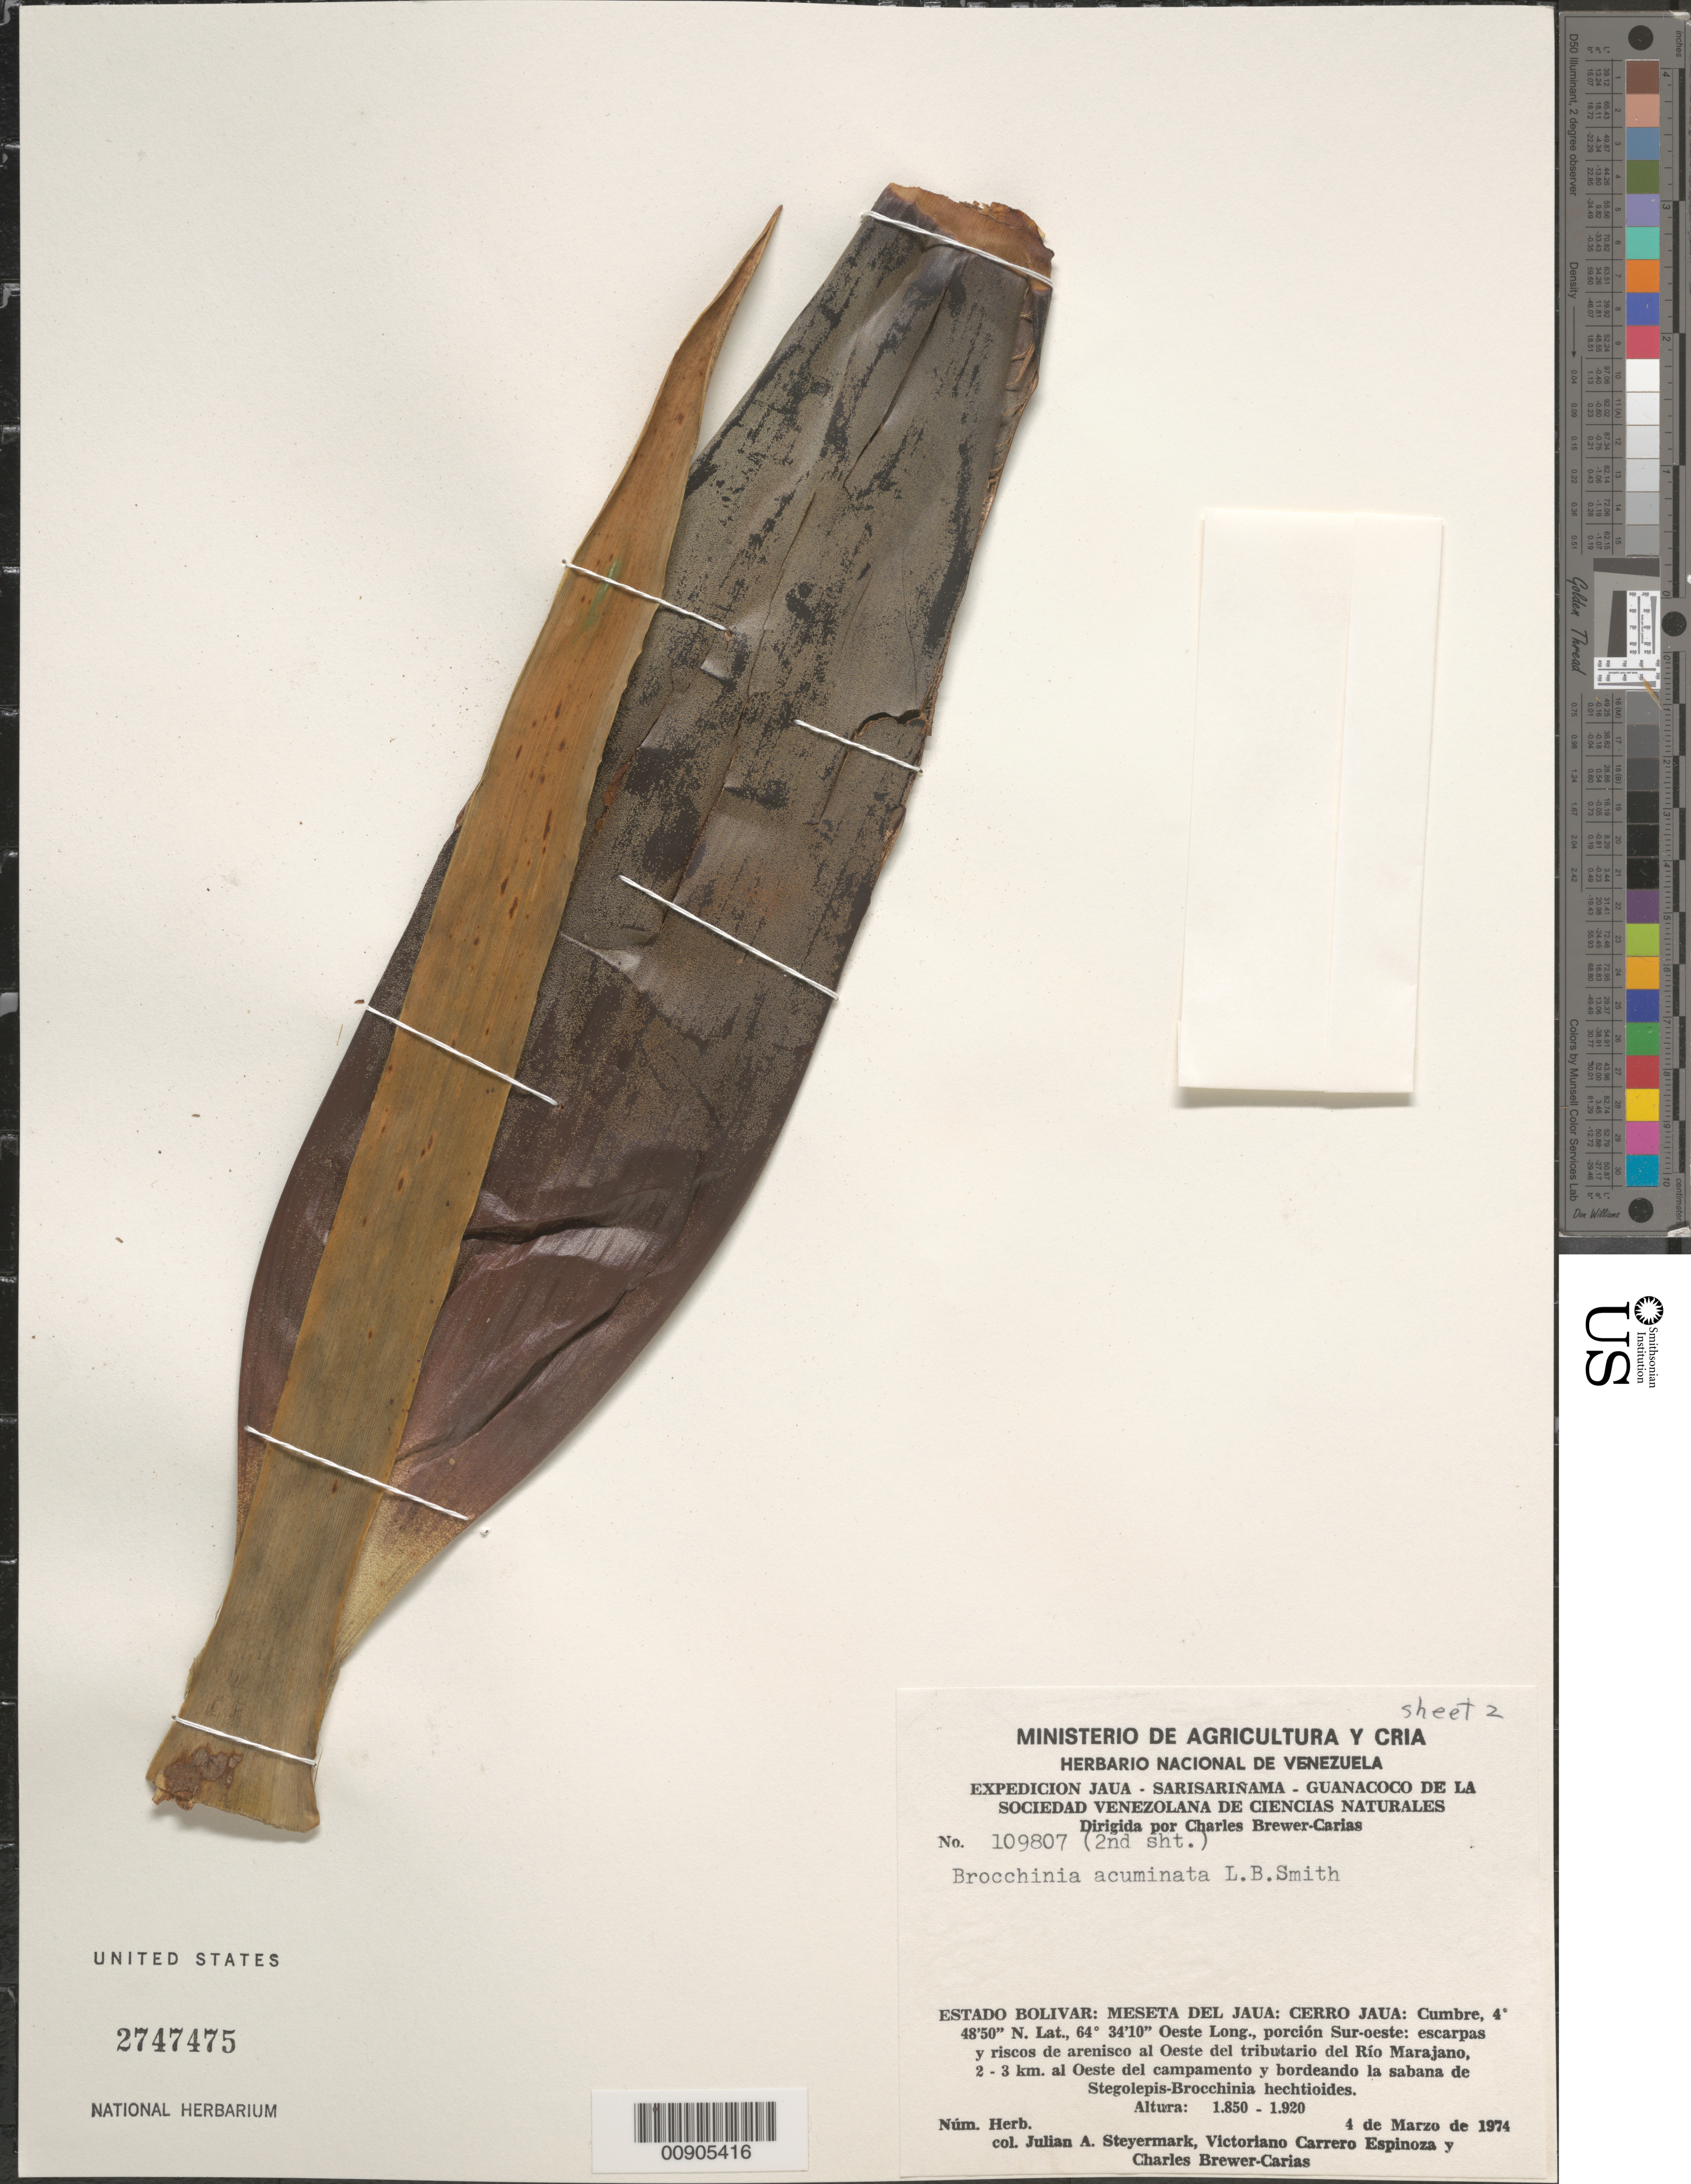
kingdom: Plantae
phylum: Tracheophyta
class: Liliopsida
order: Poales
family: Bromeliaceae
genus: Brocchinia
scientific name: Brocchinia acuminata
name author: L.B. Sm.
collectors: J. Steyermark, V. Carreño E. & C. Brewer-Carias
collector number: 109807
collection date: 1974-03-04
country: Venezuela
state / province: Bolivar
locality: Meseta del Jaua: Cerro Jaua: Cumbre, porción Sur-oeste: escarpas y riscos de arenisco al Oeste del tributario del Río Marajano, 2-3 km. al Oeste del campamento y bordeando la sabana de Stegolepis-Brocchinia hechtioides.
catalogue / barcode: US 2747475